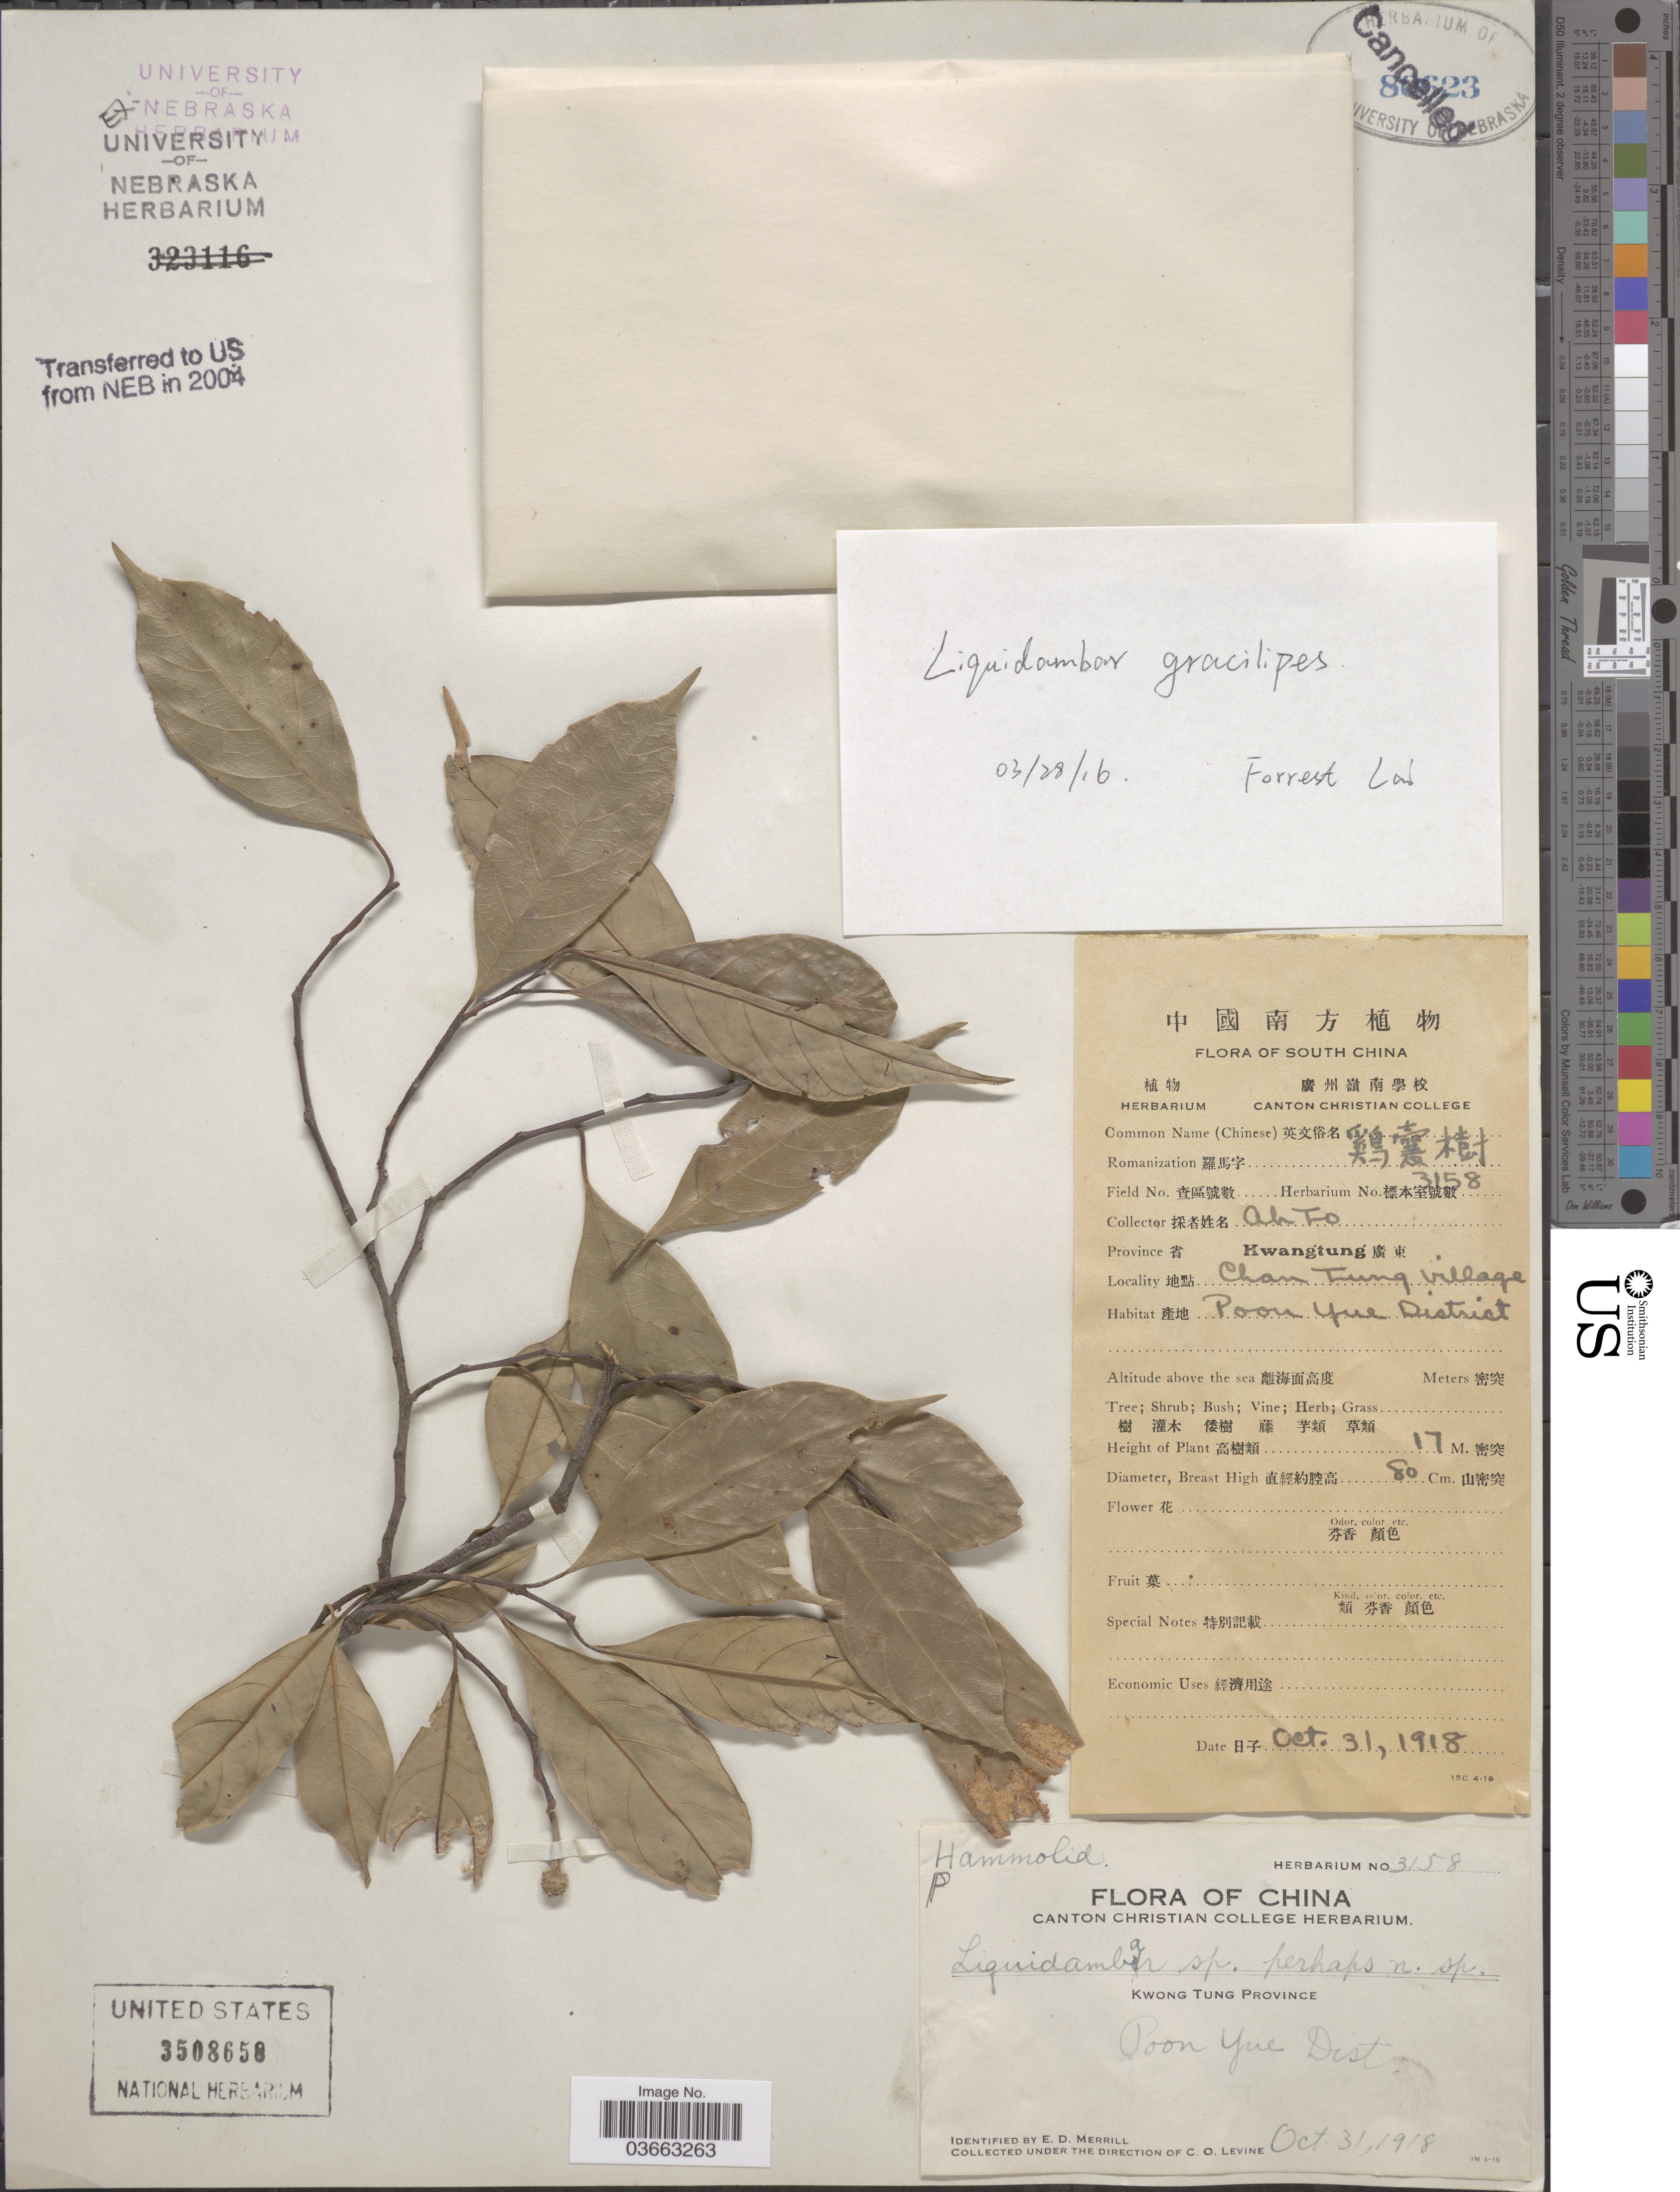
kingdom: Plantae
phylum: Tracheophyta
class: Magnoliopsida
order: Saxifragales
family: Altingiaceae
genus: Liquidambar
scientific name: Liquidambar gracilipes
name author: (Hemsl.) Ickert-Bond & J. Wen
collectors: Ah To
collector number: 3158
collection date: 1918-10-31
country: China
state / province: Guangdong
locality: South China. Province Kwangtung. Chan Tung Village. Poon Yue District.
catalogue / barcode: US 3508658